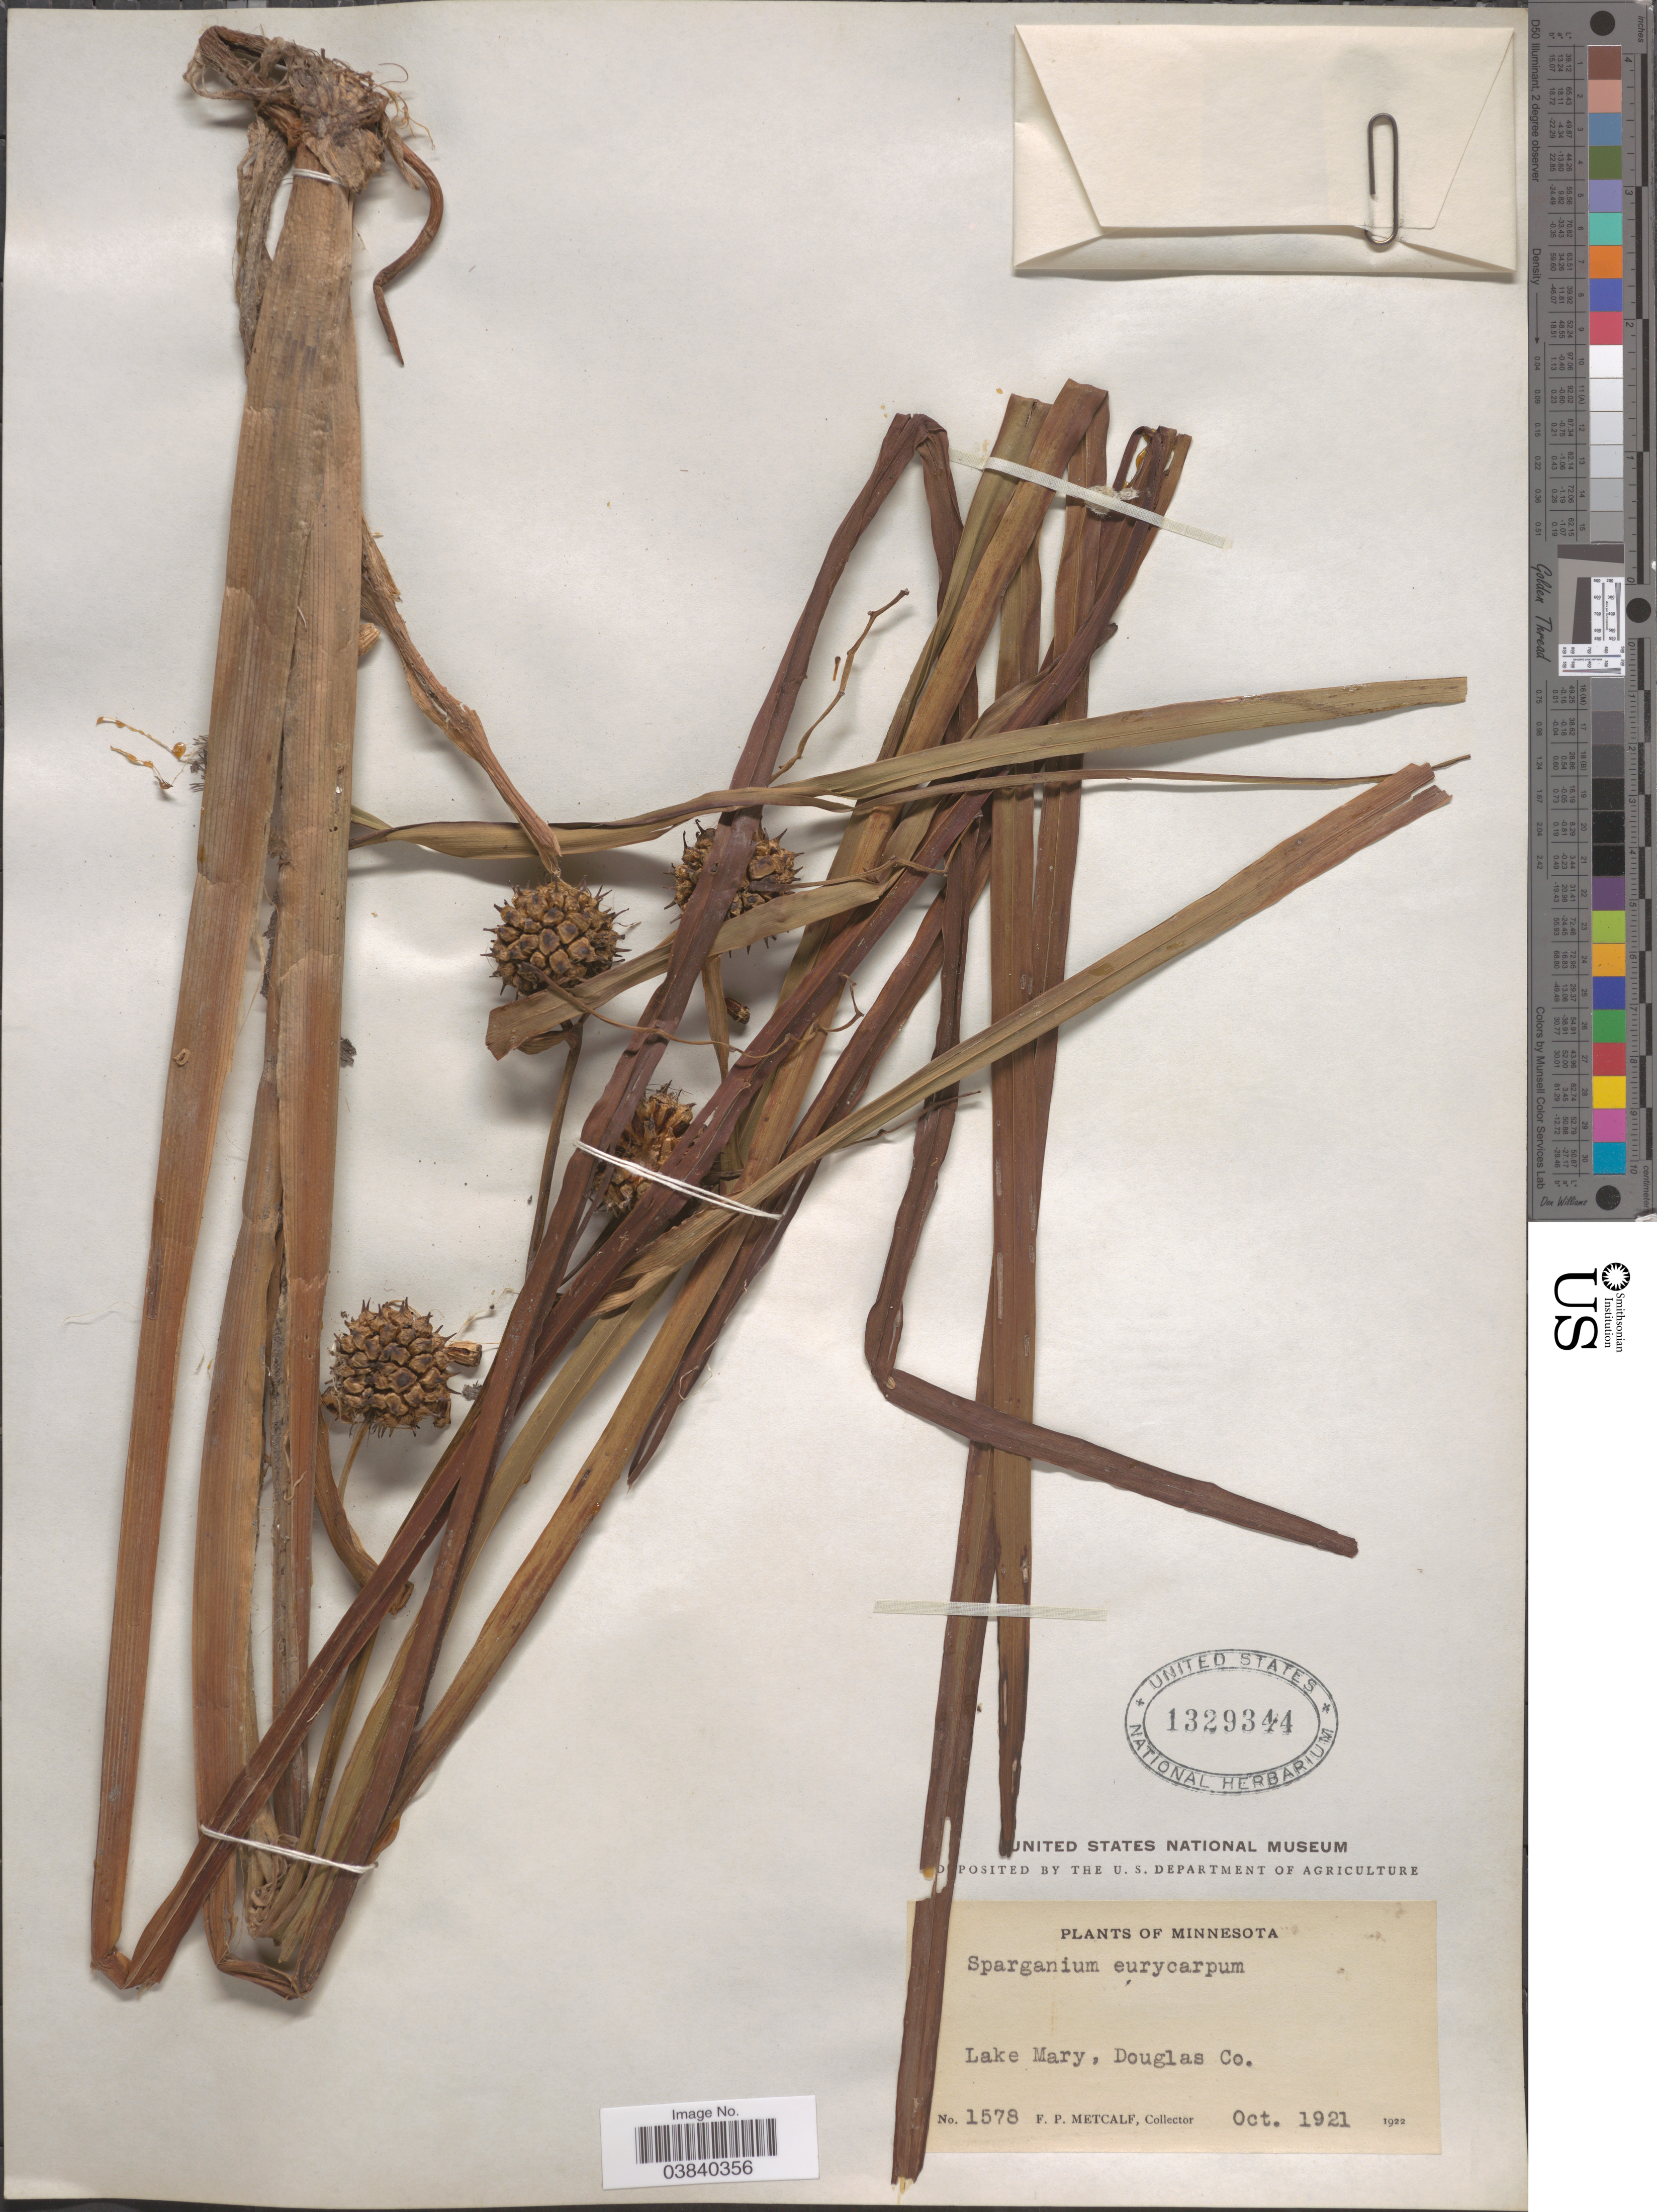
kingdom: Plantae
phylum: Tracheophyta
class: Liliopsida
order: Poales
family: Typhaceae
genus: Sparganium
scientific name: Sparganium eurycarpum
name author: Engelm.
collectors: F. Metcalf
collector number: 1578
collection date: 1921-10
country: United States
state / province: Minnesota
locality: Lake Mary, Douglas Co.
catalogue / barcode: US 1329344